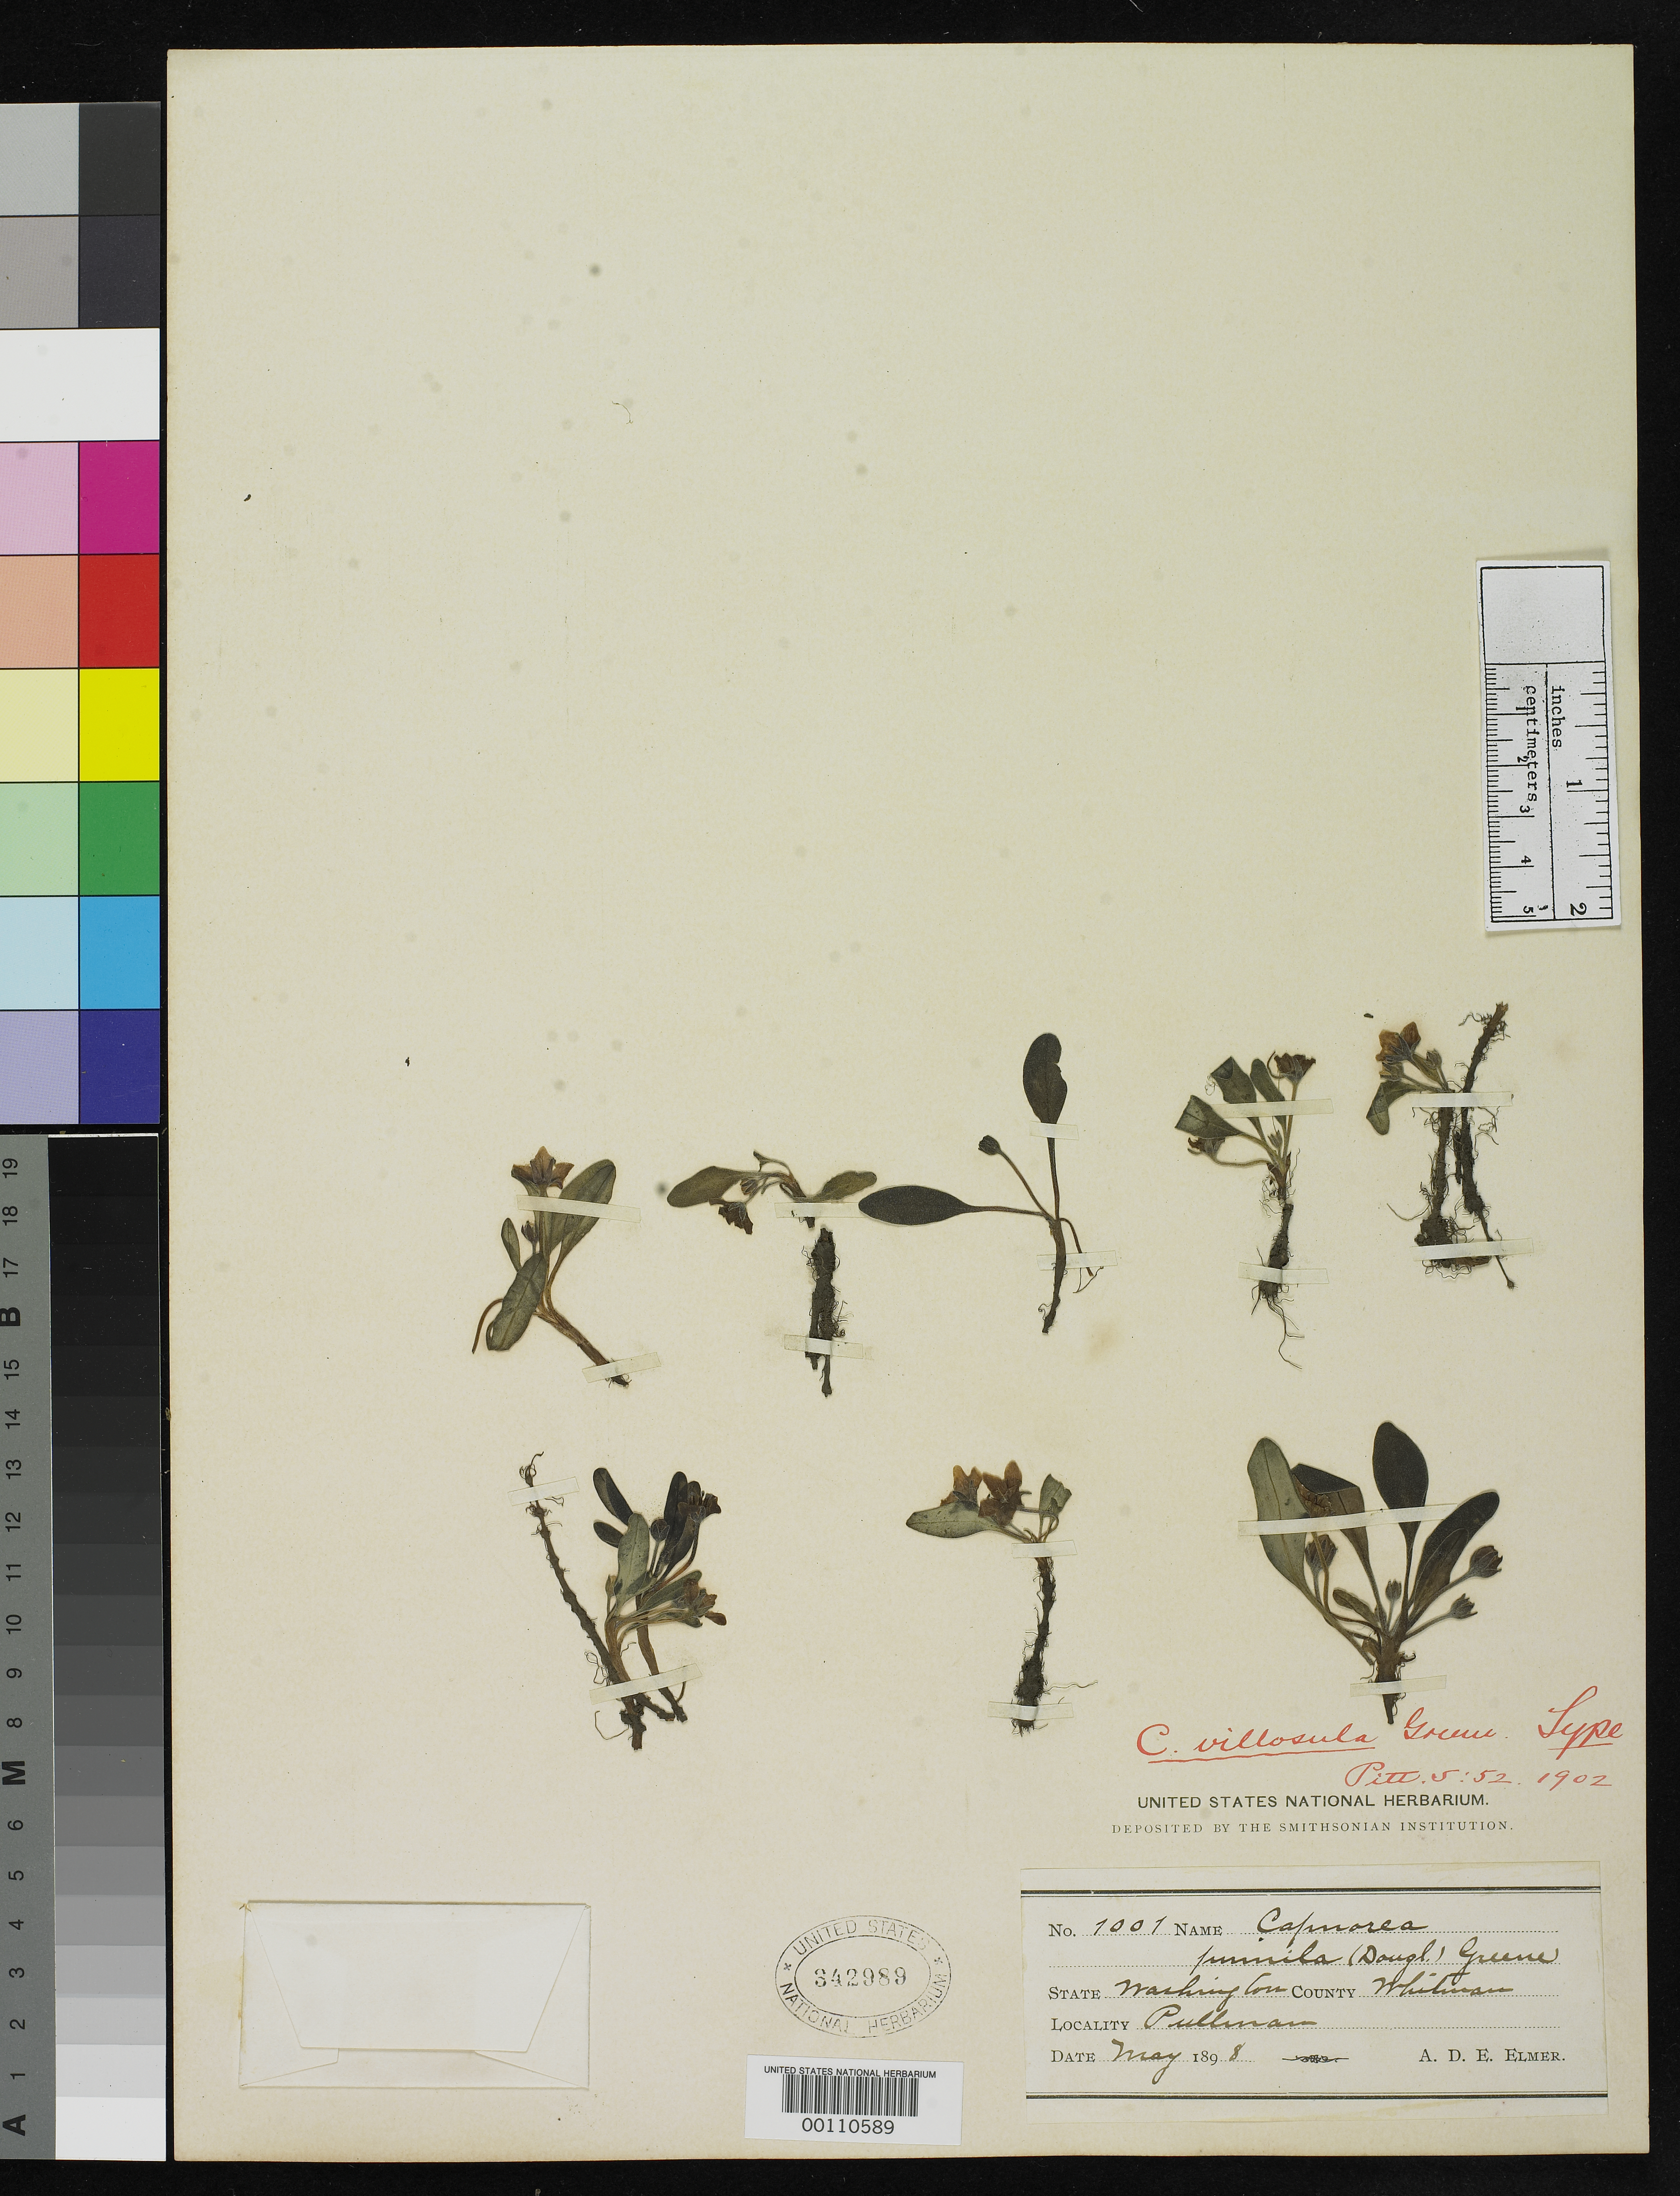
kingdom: Plantae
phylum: Tracheophyta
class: Magnoliopsida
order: Boraginales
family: Hydrophyllaceae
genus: Capnorea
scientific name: Capnorea villosula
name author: Greene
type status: Holotype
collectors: A. D. E. Elmer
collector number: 1001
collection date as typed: May 1898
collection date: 1898-05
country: United States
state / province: Washington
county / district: Whitman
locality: Pullman.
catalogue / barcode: US 342989